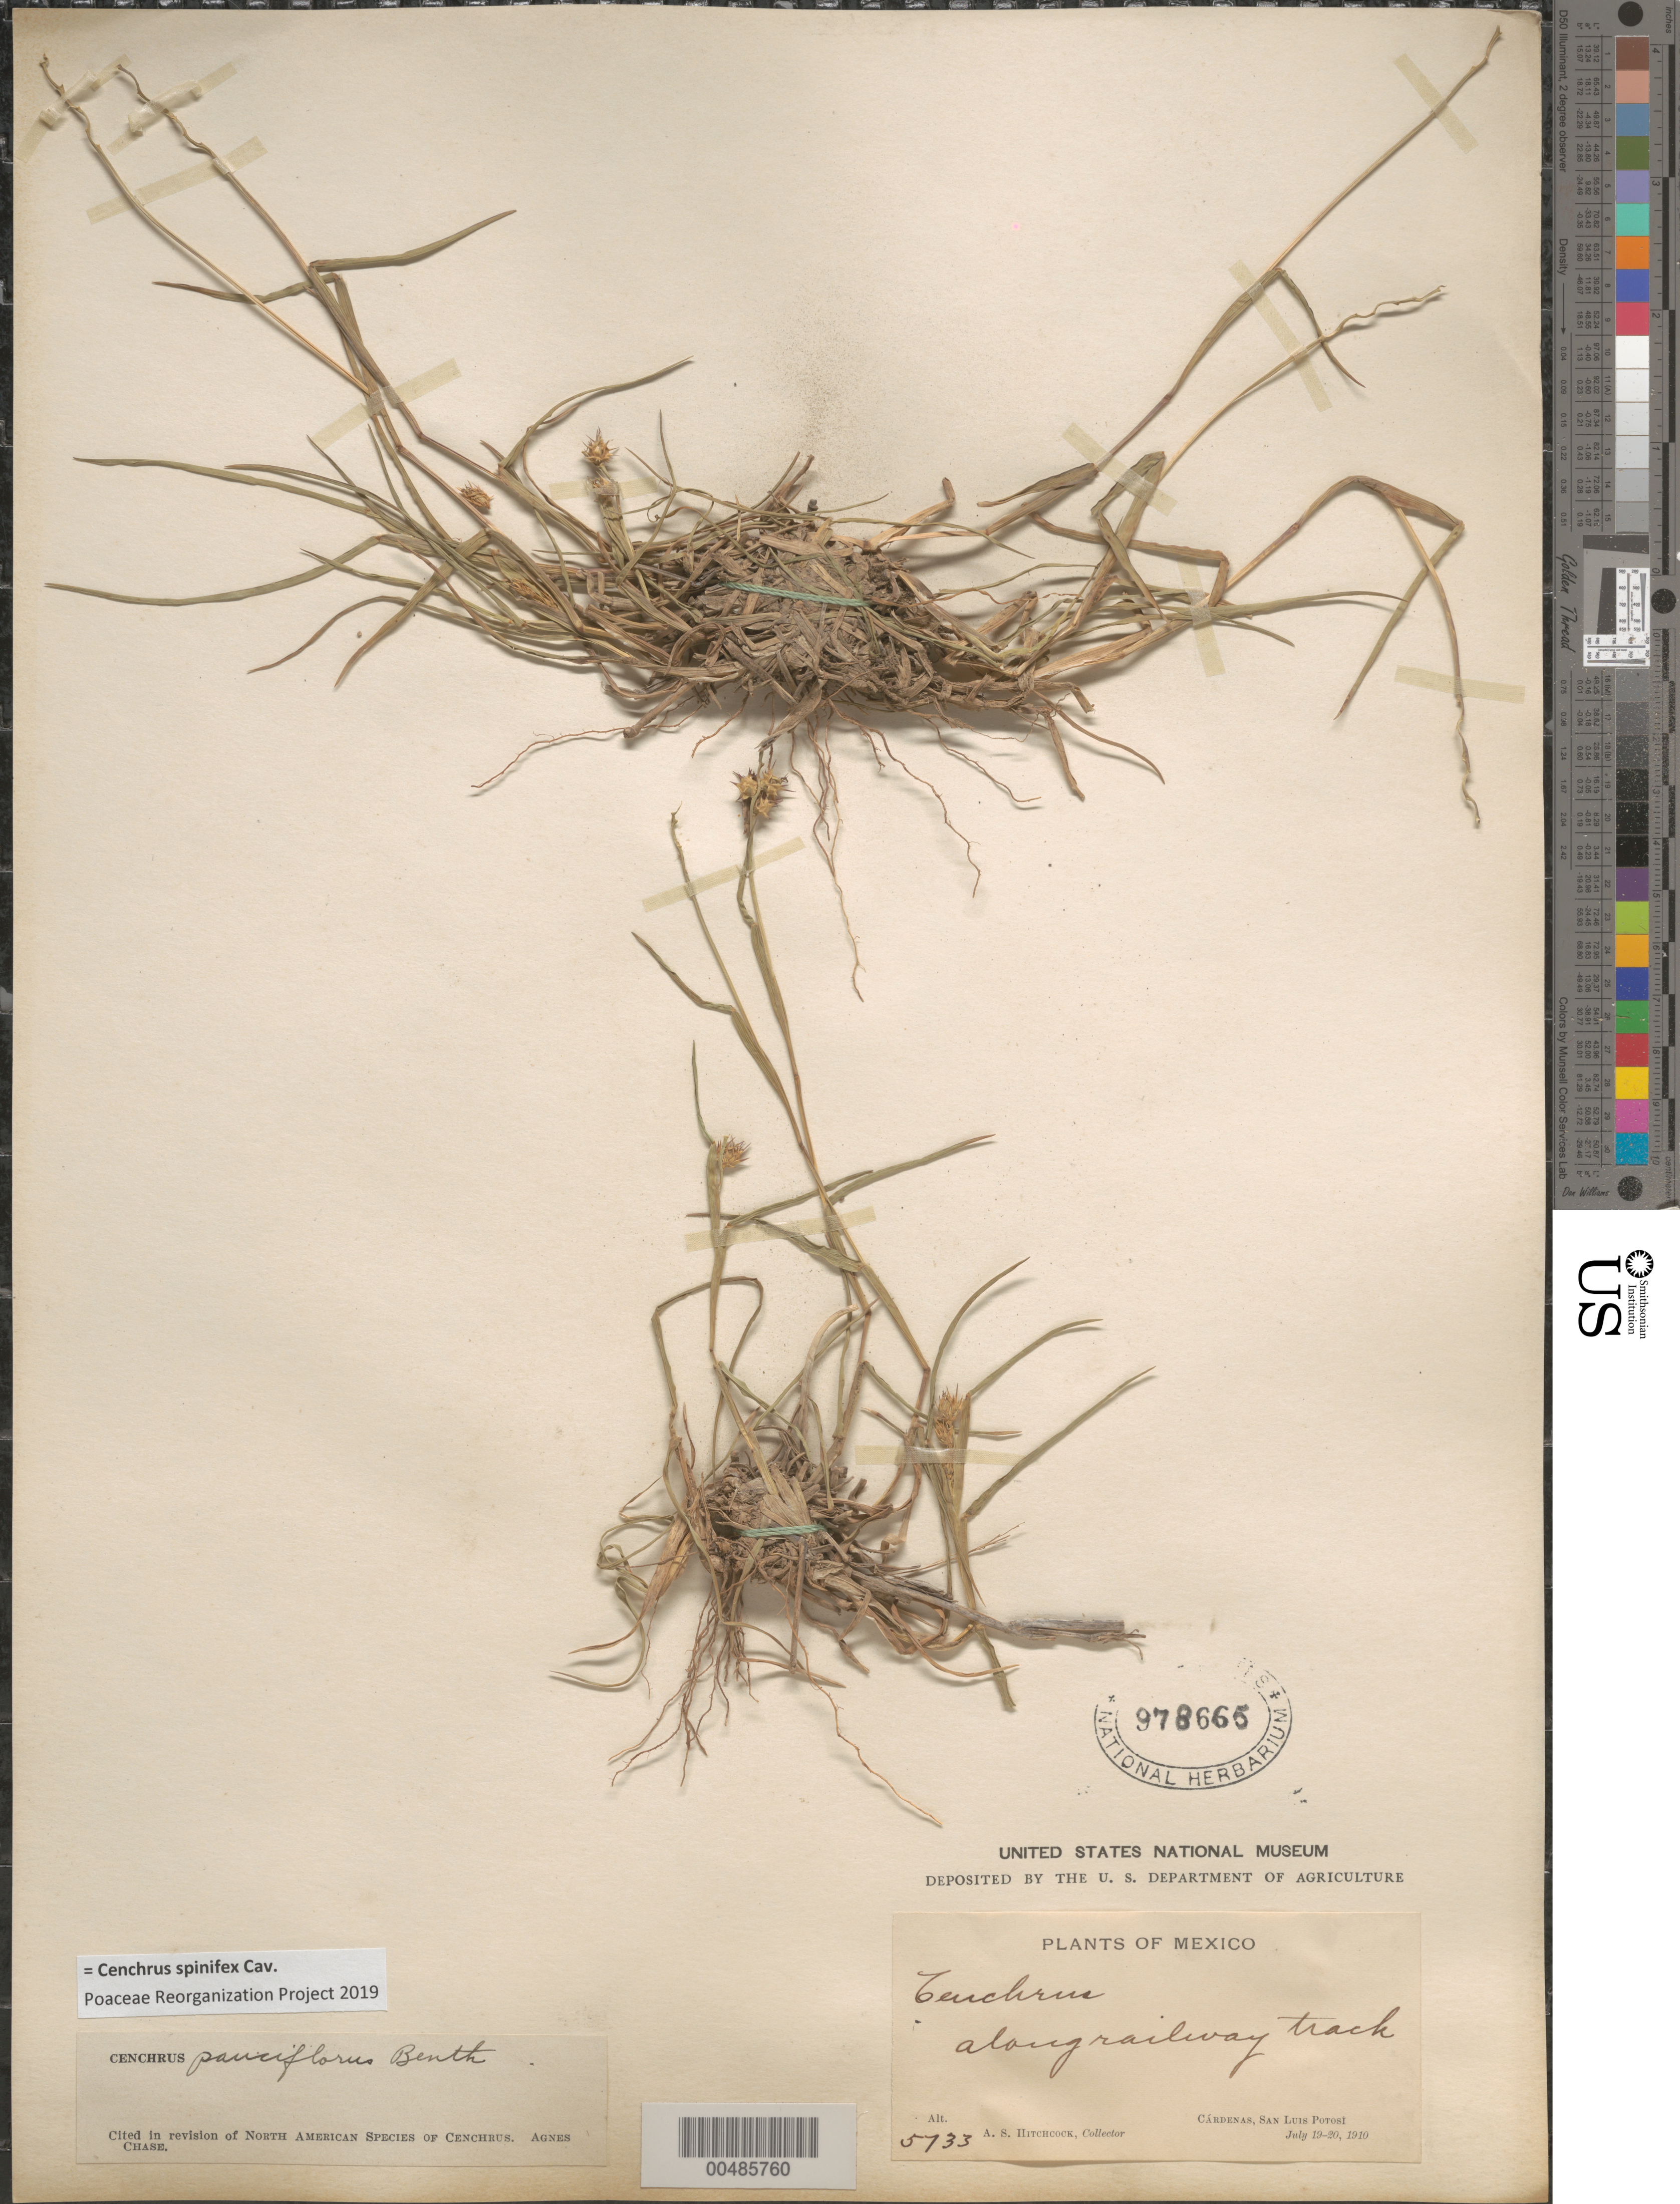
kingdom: Plantae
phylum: Tracheophyta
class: Liliopsida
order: Poales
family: Poaceae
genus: Cenchrus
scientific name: Cenchrus spinifex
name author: Cav.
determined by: Poaceae Reorganization Project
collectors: A. S. Hitchcock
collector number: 5733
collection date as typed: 19 Jul 1910 to 20 Jul 1910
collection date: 1910-07-19/1910-07-20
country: Mexico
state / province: San Luis Potosi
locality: C rdenas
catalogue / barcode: US 978665